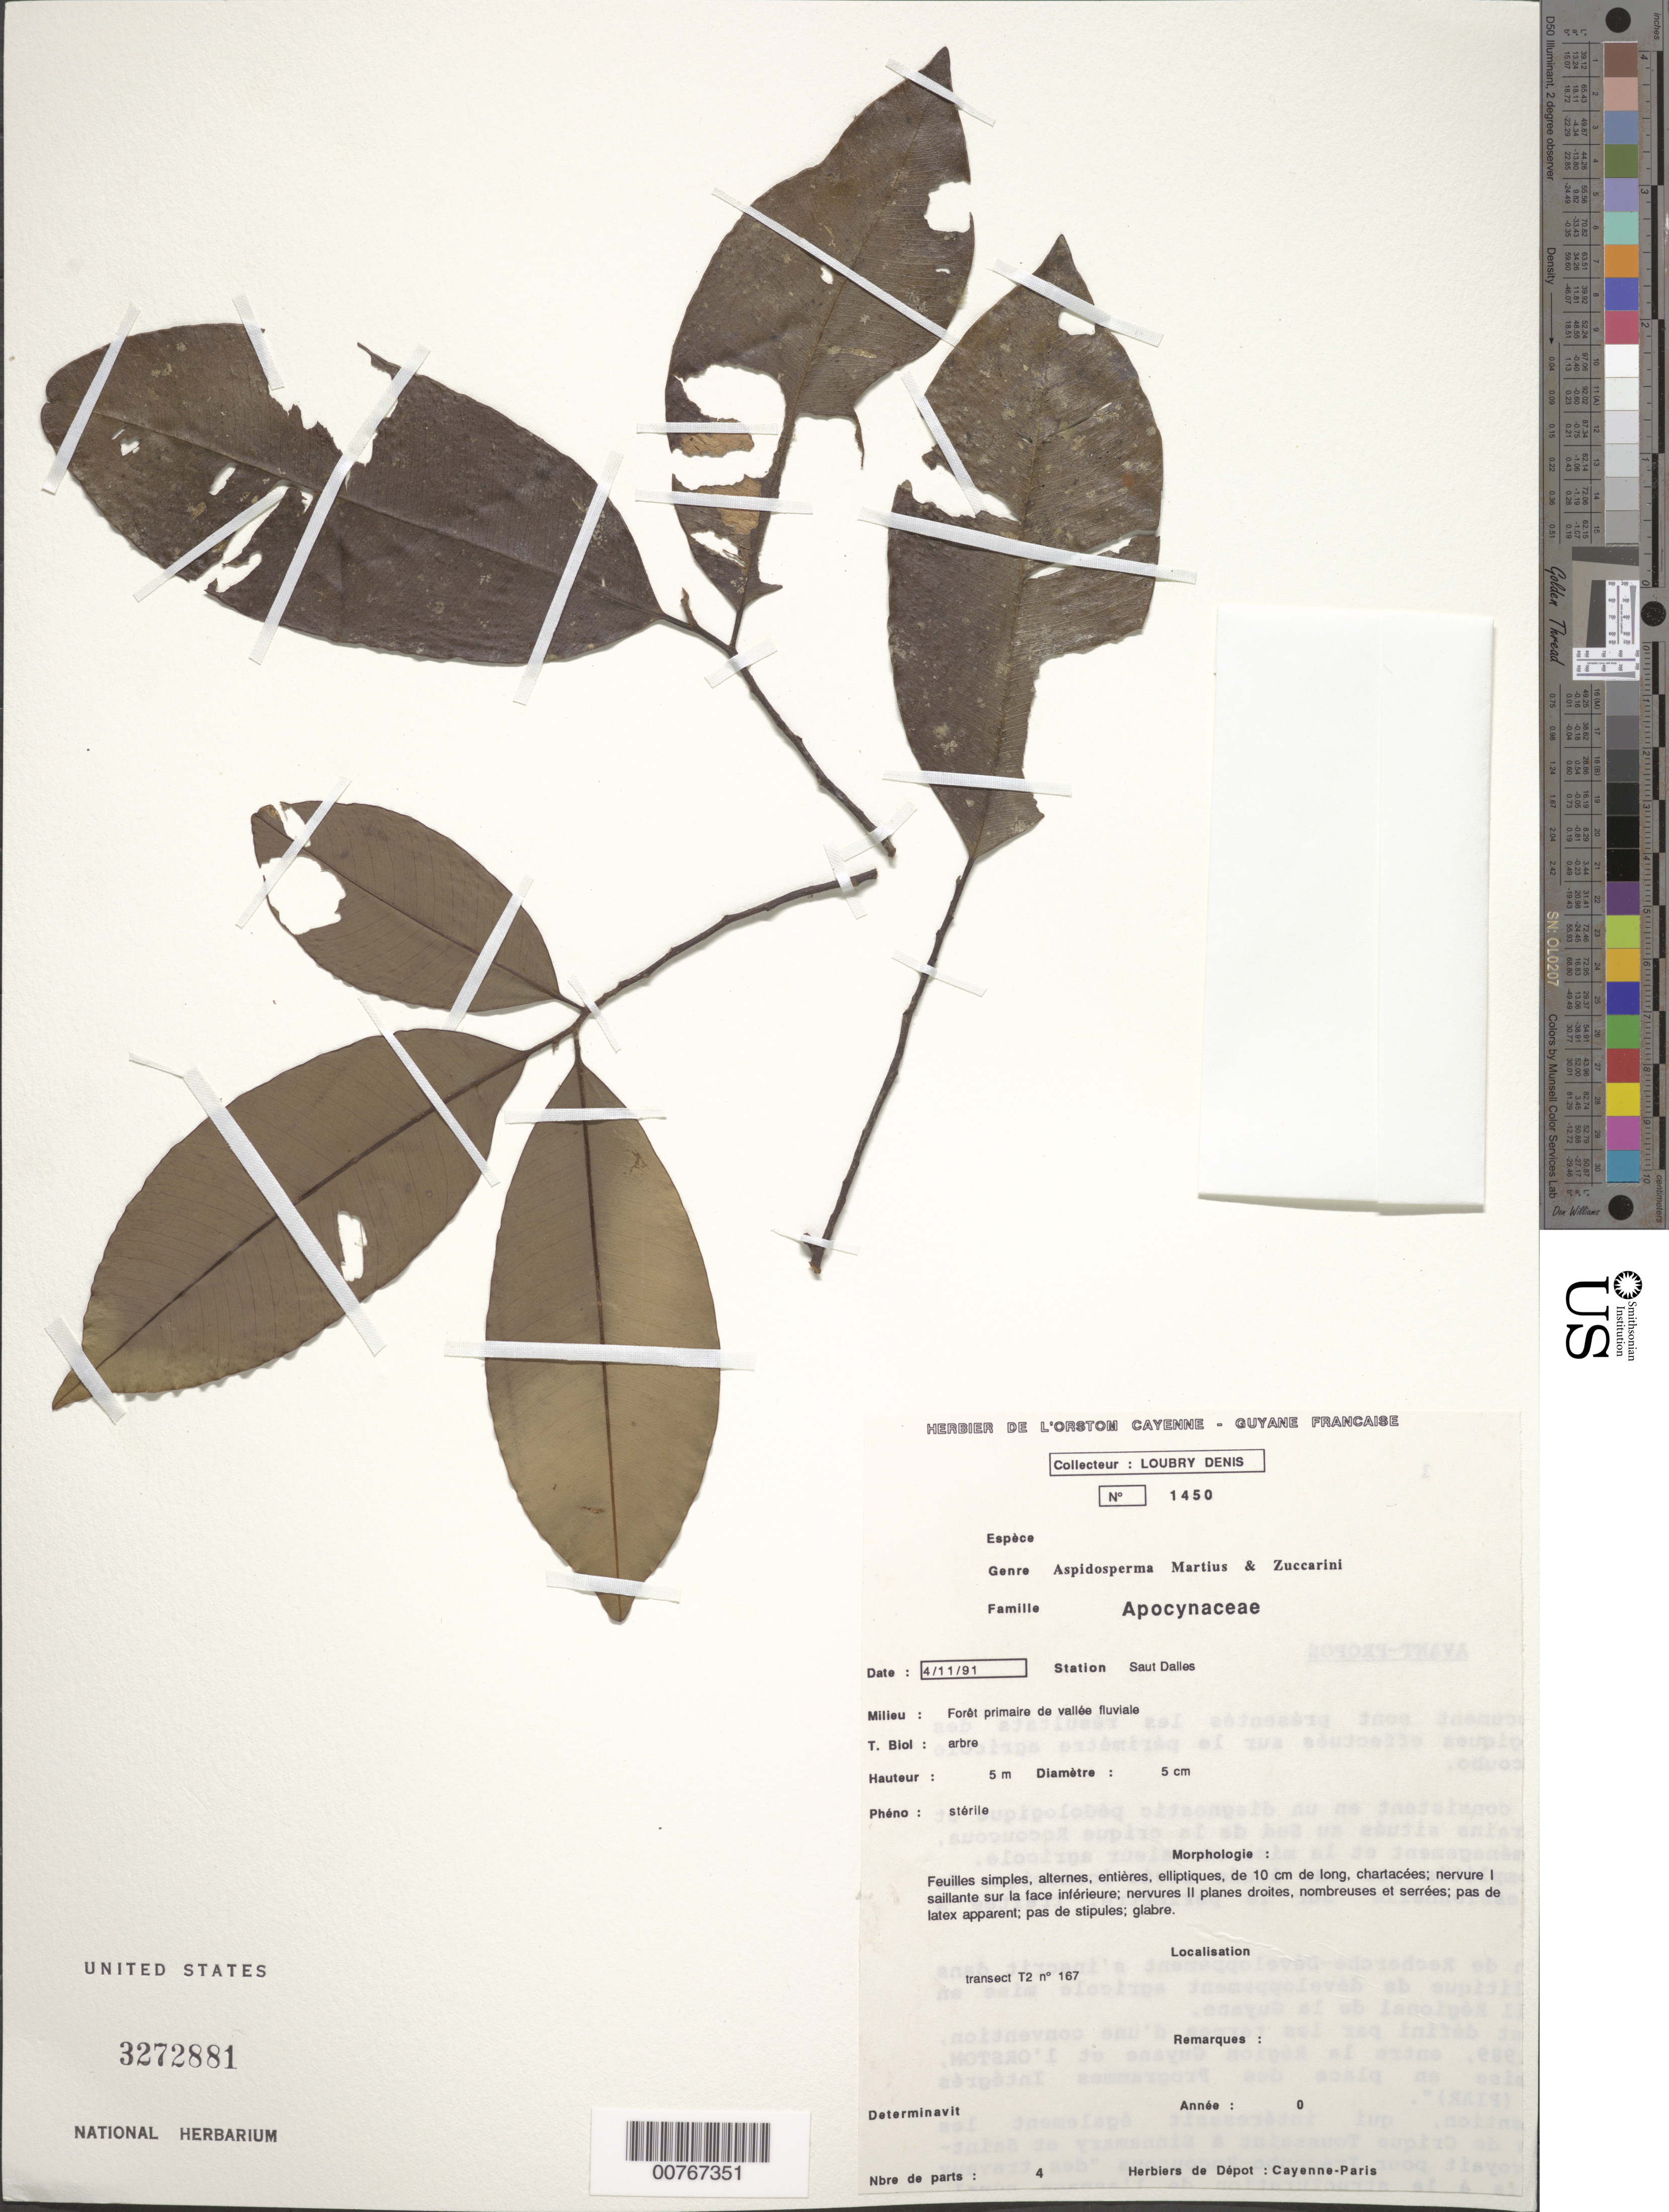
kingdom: Plantae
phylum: Tracheophyta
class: Magnoliopsida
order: Gentianales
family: Apocynaceae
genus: Aspidosperma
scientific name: Aspidosperma sp.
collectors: D. Loubry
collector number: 1450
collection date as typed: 4-Nov-91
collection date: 1991-11-04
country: French Guiana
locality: Saut Dalles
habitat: Forêt primaire de valee fluviale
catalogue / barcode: US 3272881